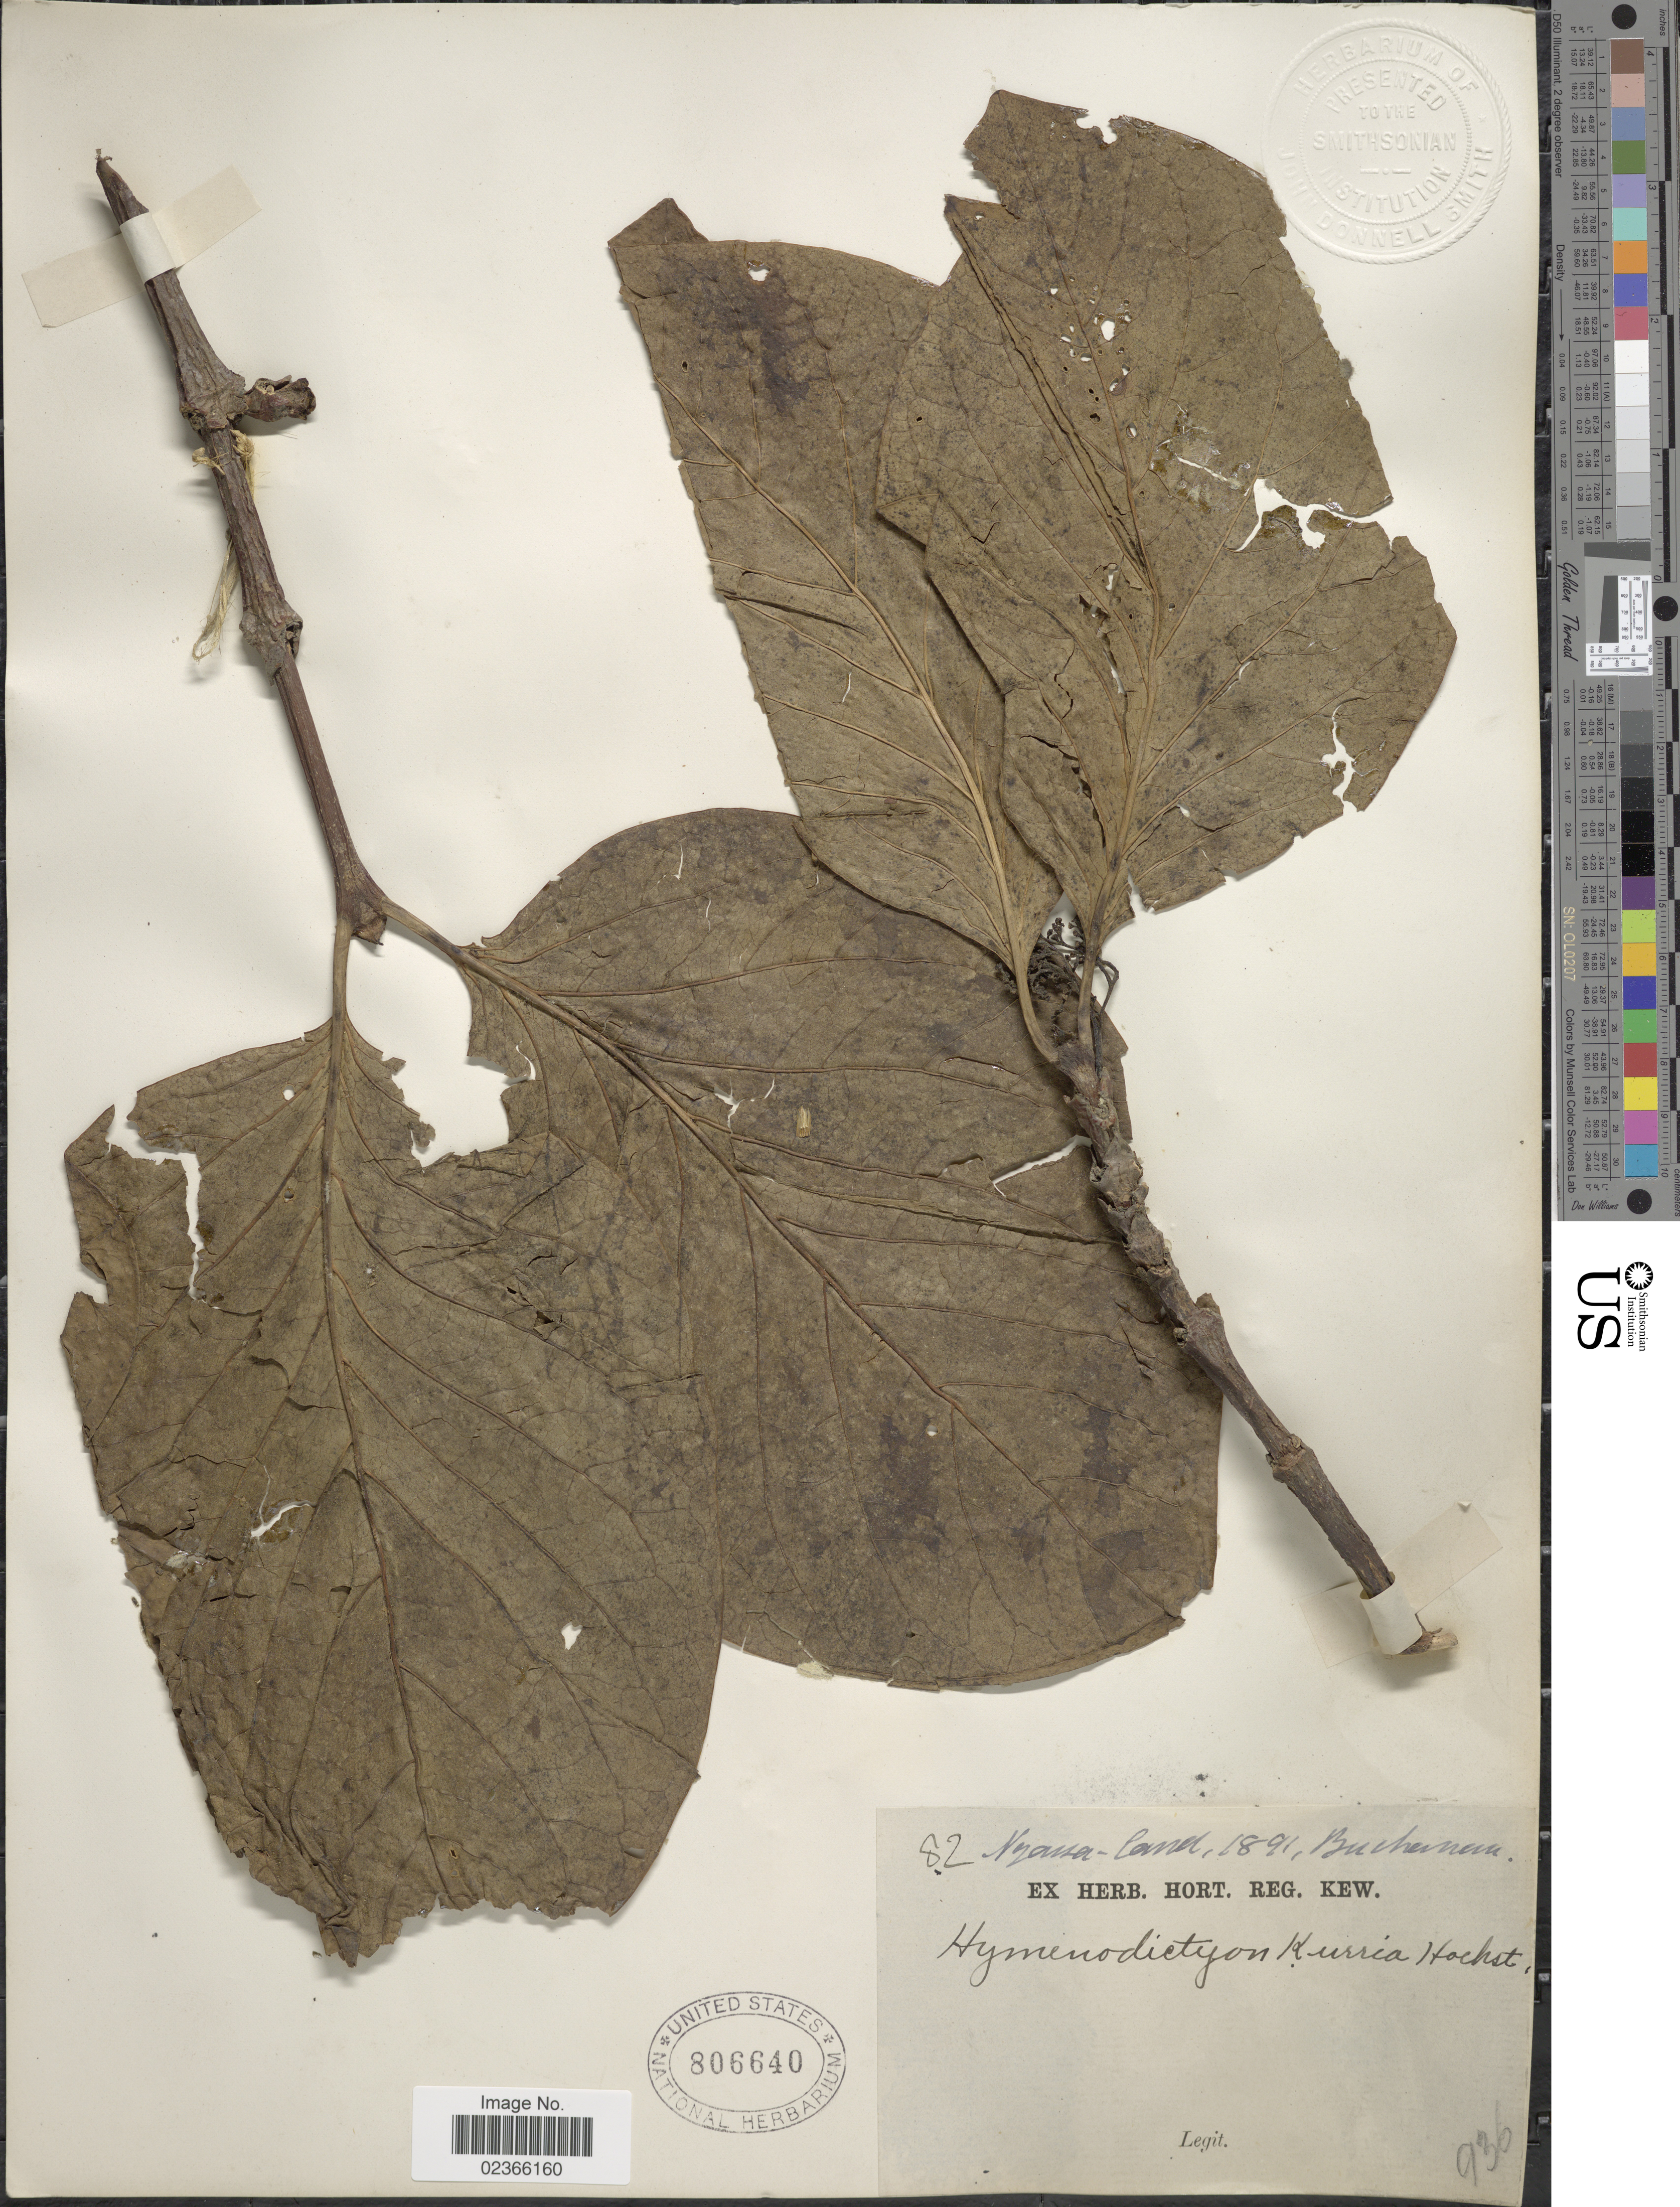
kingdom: Plantae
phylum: Tracheophyta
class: Magnoliopsida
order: Gentianales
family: Rubiaceae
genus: Hymenodictyon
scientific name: Hymenodictyon kurria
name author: Hochst.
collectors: -. Buchanan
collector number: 82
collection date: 1891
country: Malawi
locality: Nyassa-land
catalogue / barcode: US 806640